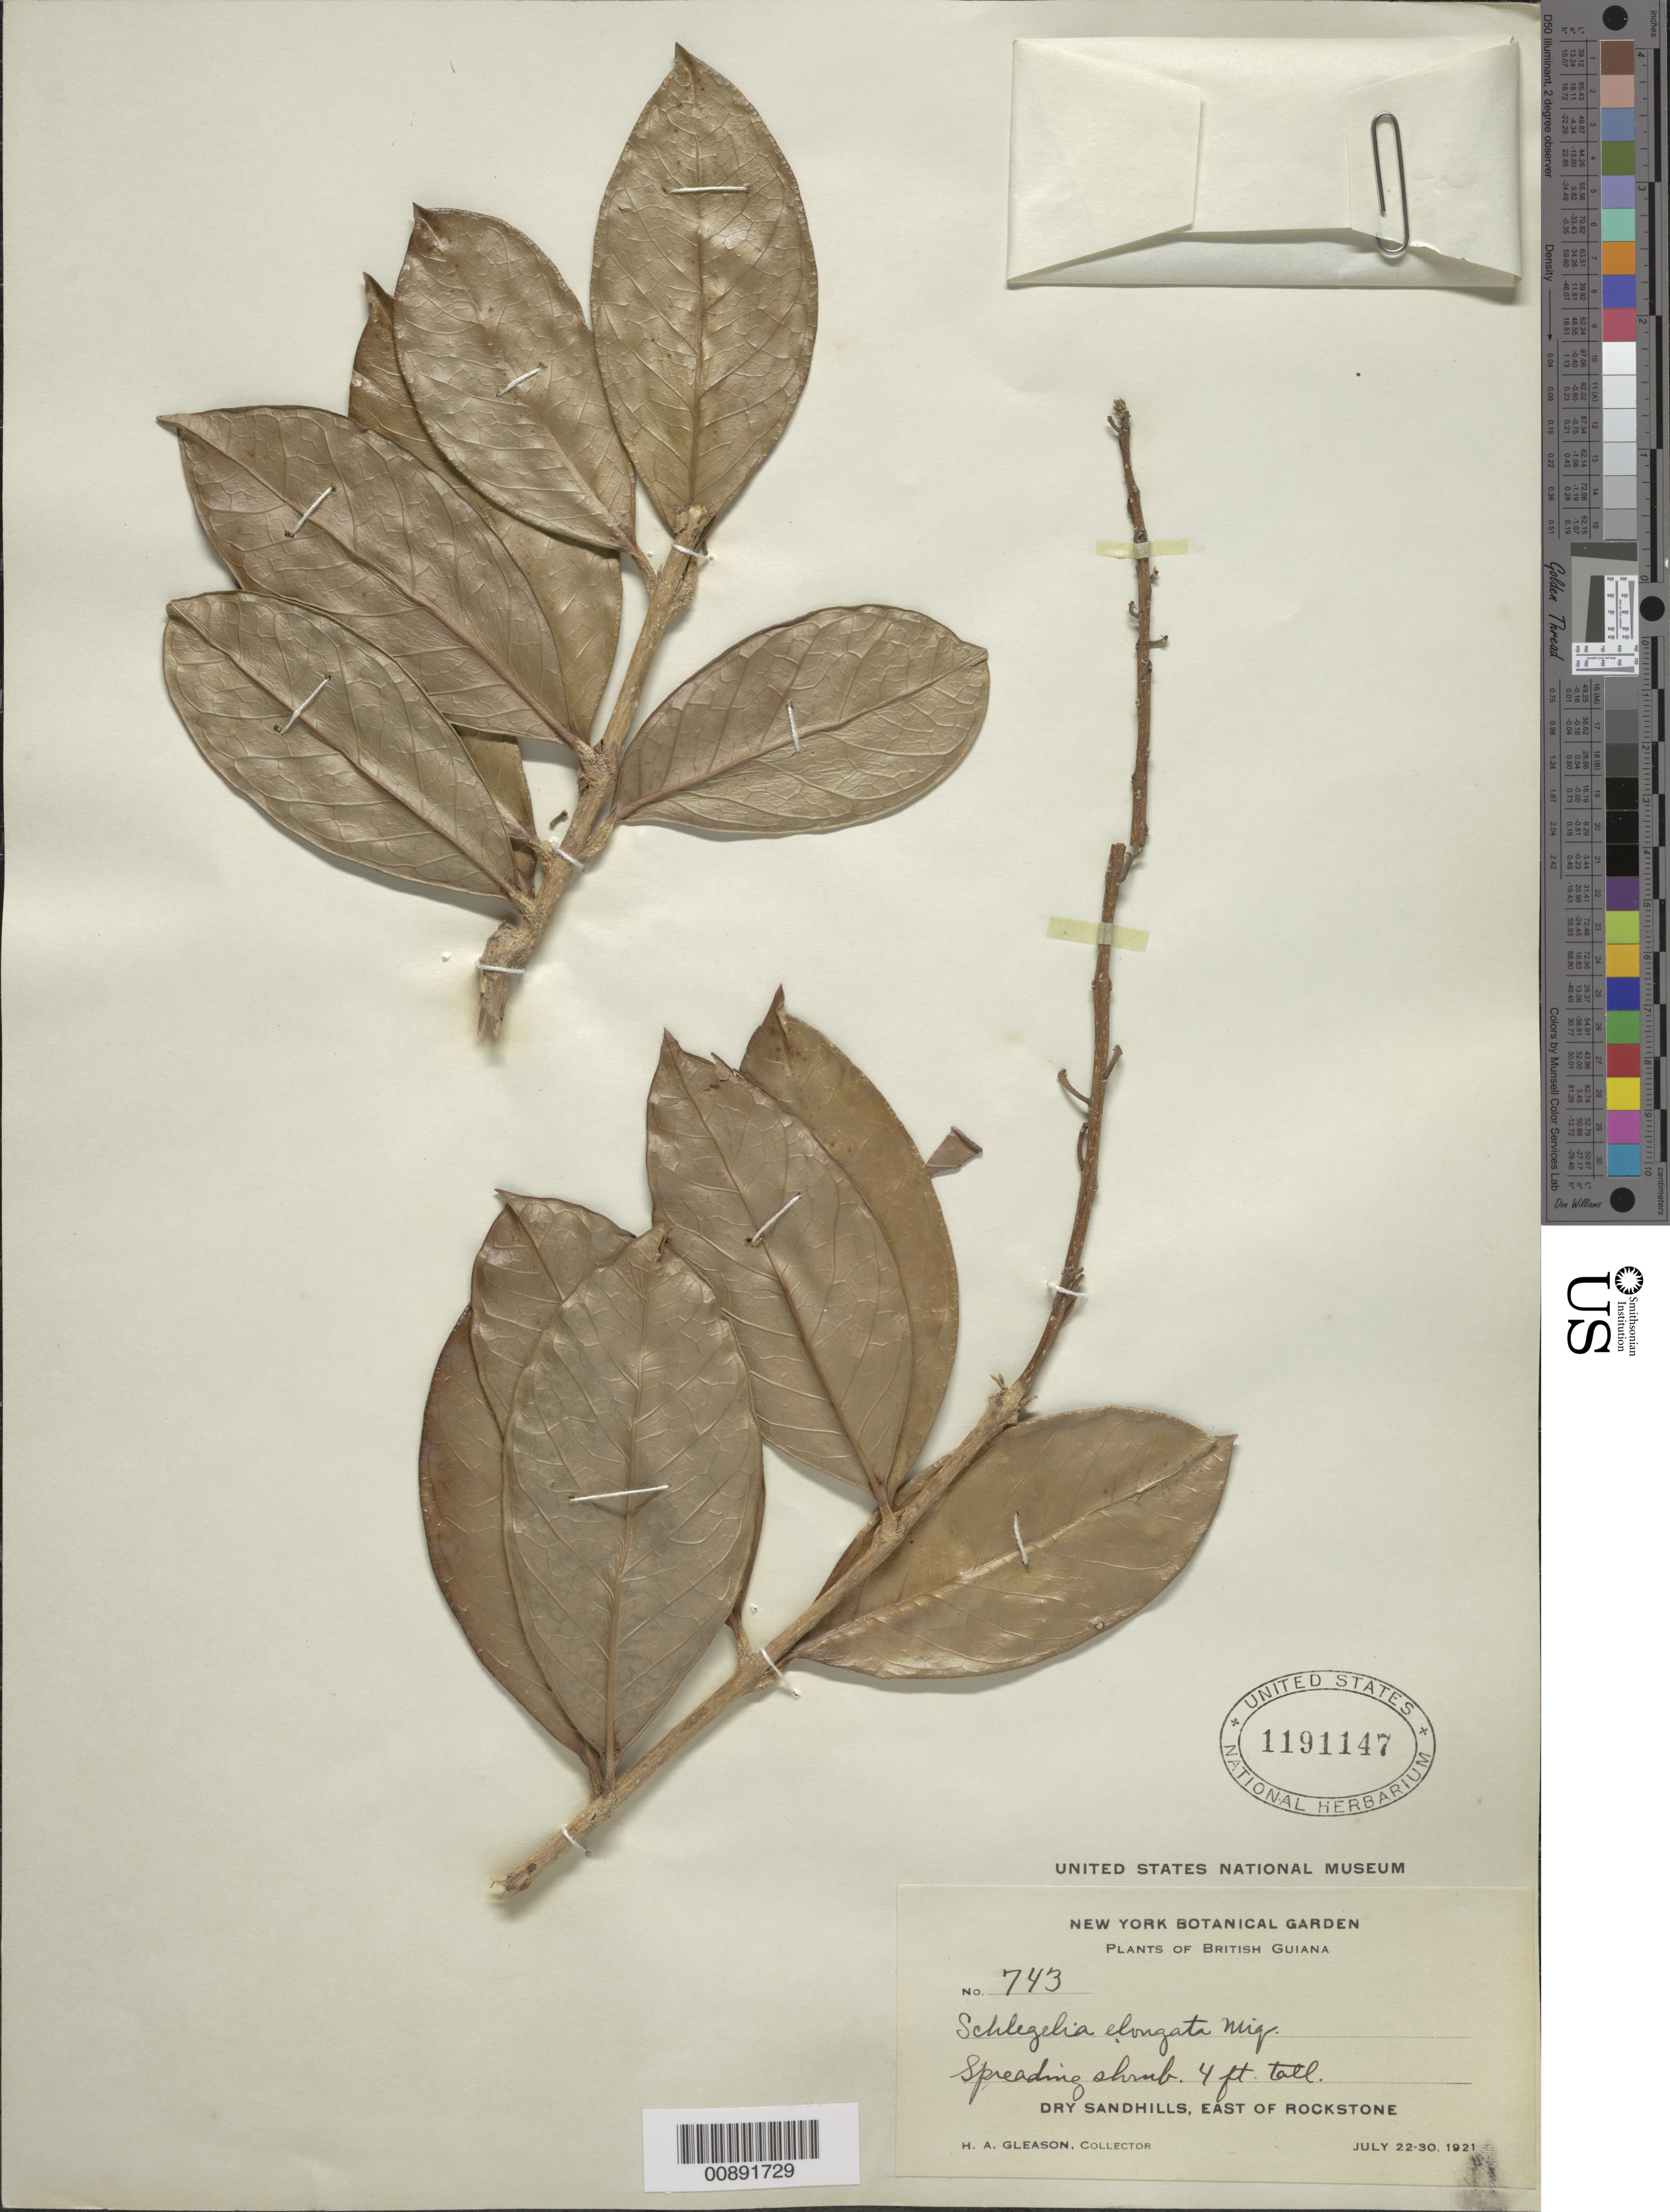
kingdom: Plantae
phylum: Tracheophyta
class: Magnoliopsida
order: Lamiales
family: Schlegeliaceae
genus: Schlegelia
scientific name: Schlegelia elongata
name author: Miq.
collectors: H. A. Gleason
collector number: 743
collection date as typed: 22-Jul-21 to 30-Jul-21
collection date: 1921-07-22/1921-07-30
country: Guyana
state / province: U. Demerara-Berbice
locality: Rockstone, E of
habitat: Dry sandhills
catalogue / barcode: US 1191147